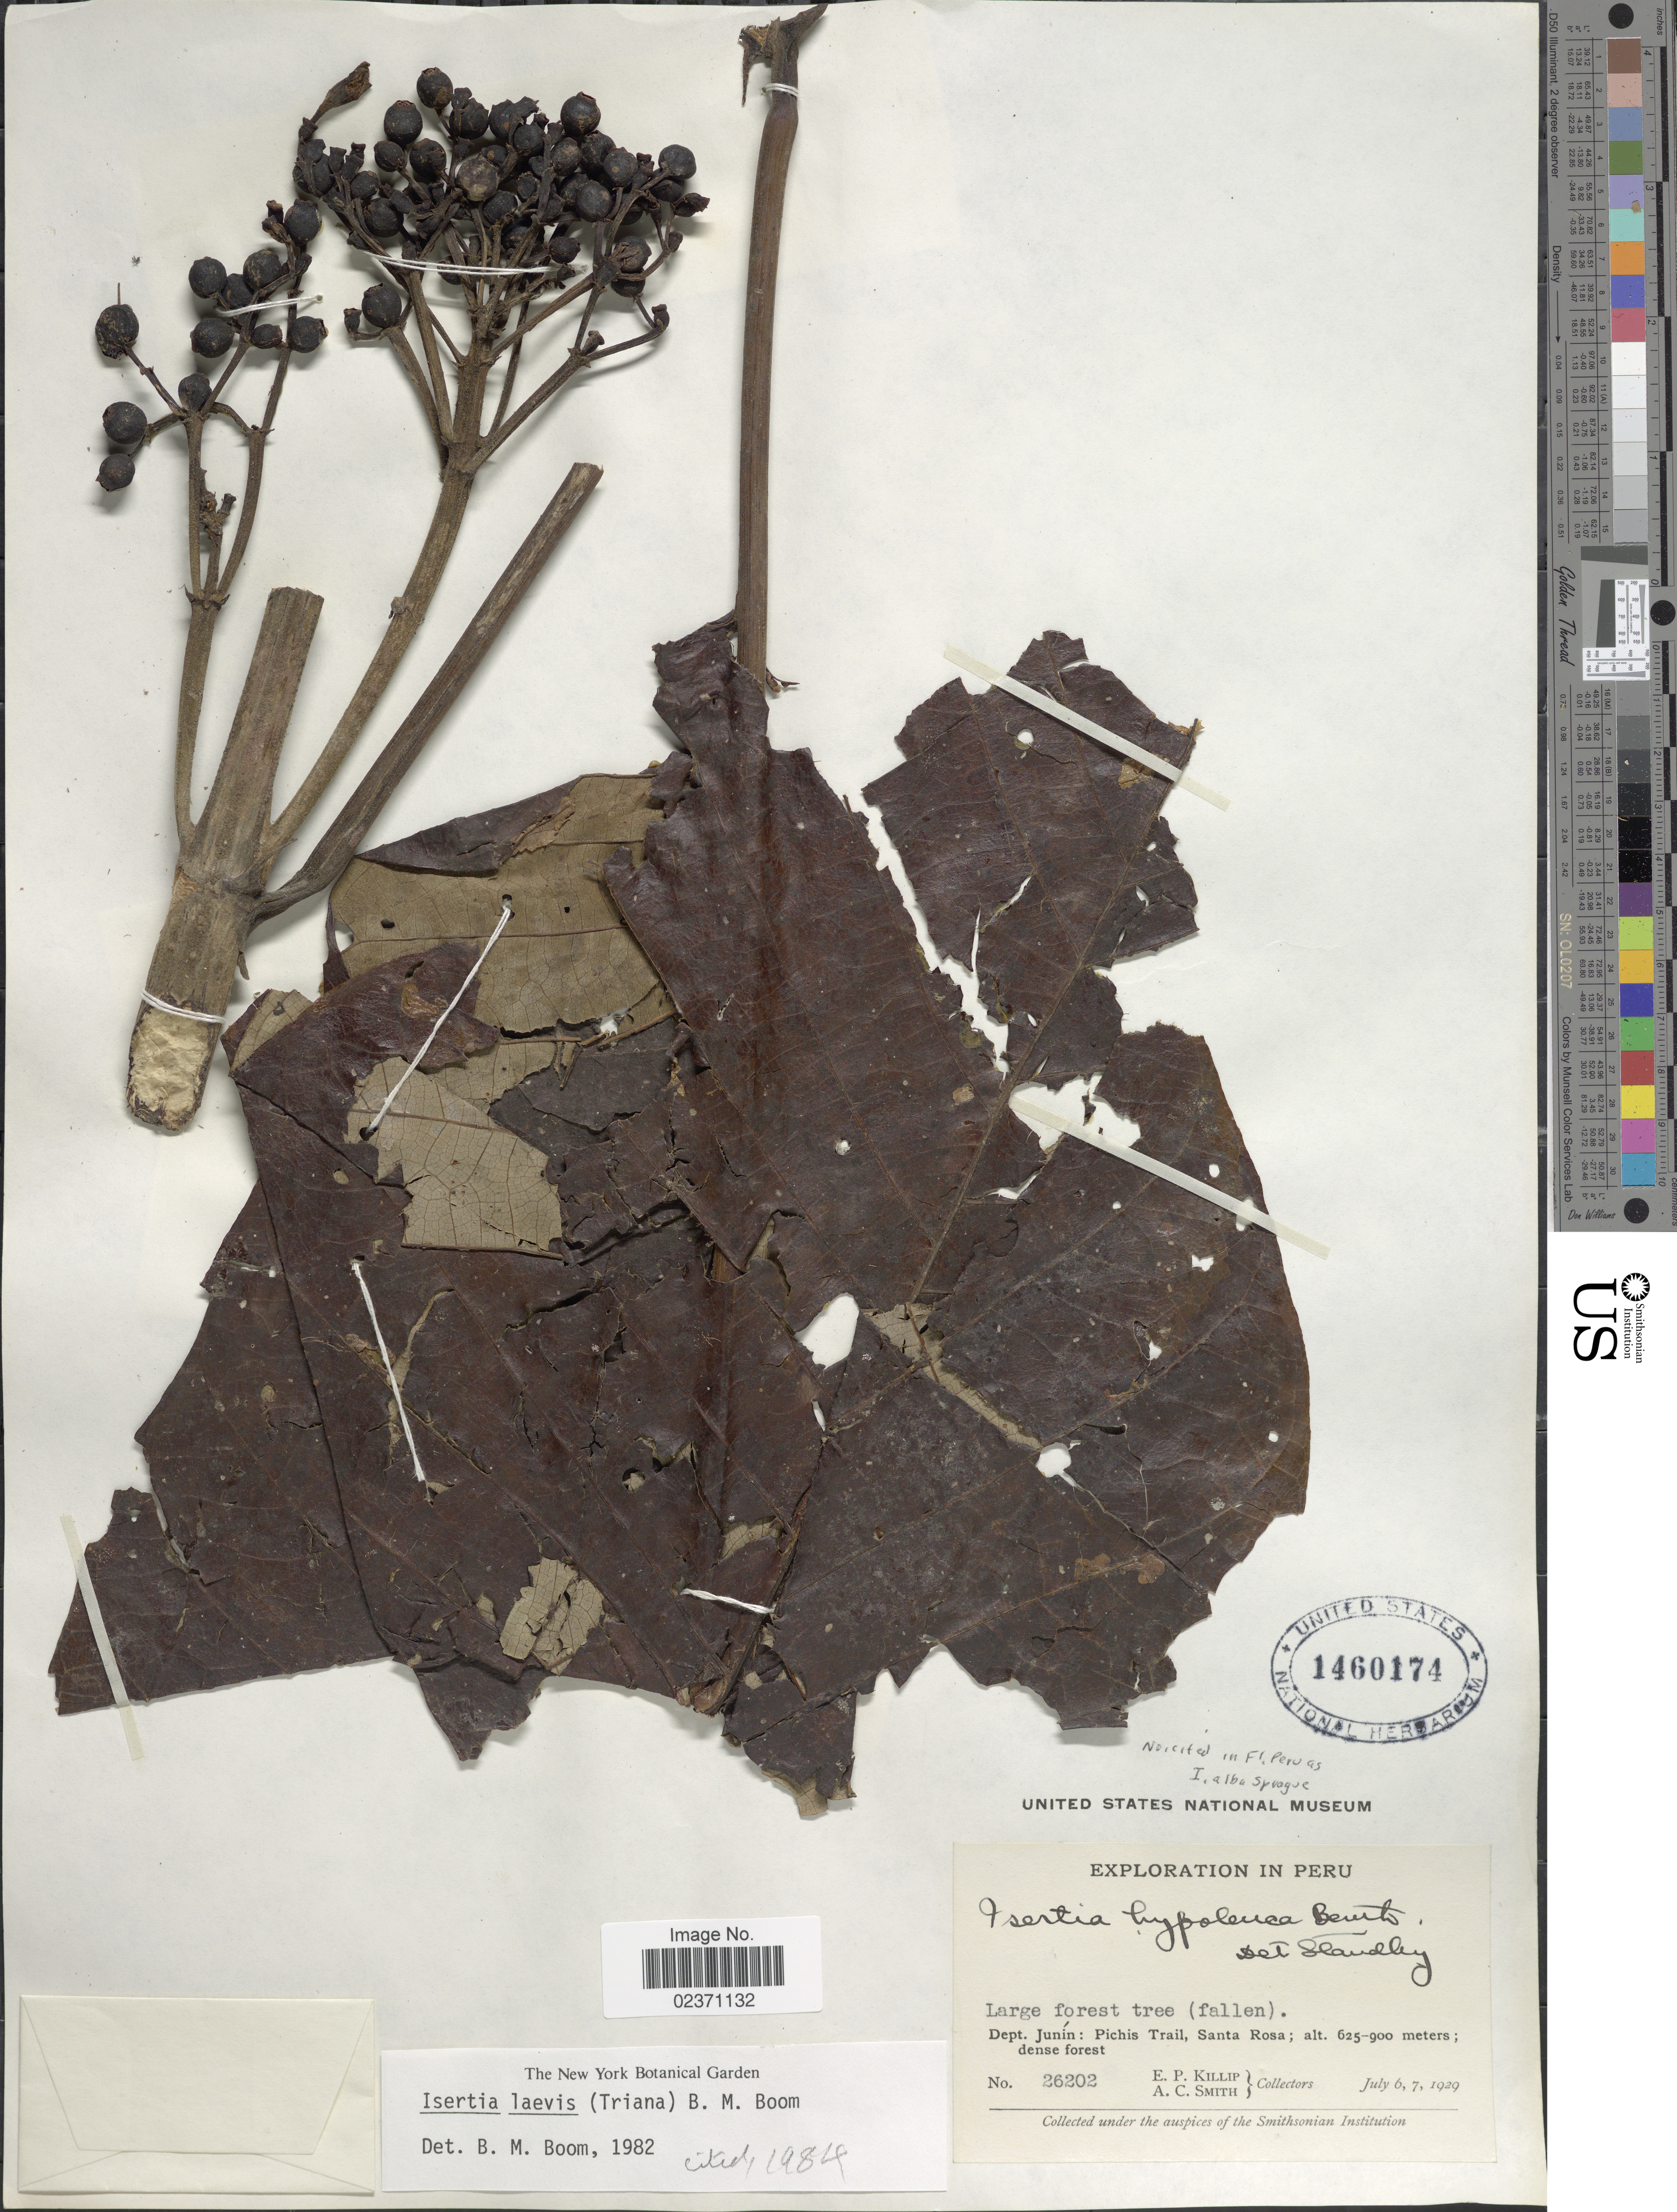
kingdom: Plantae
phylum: Tracheophyta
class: Magnoliopsida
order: Gentianales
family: Rubiaceae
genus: Isertia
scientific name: Isertia laevis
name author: (Triana) B.M. Boom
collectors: E. P. Killip & A. C. Smith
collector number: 26202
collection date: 1929-07-06/1929-07-07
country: Peru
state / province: Junín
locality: Dept. Junin: Pichis Trail, Santa Rosa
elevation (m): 625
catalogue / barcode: US 1460174